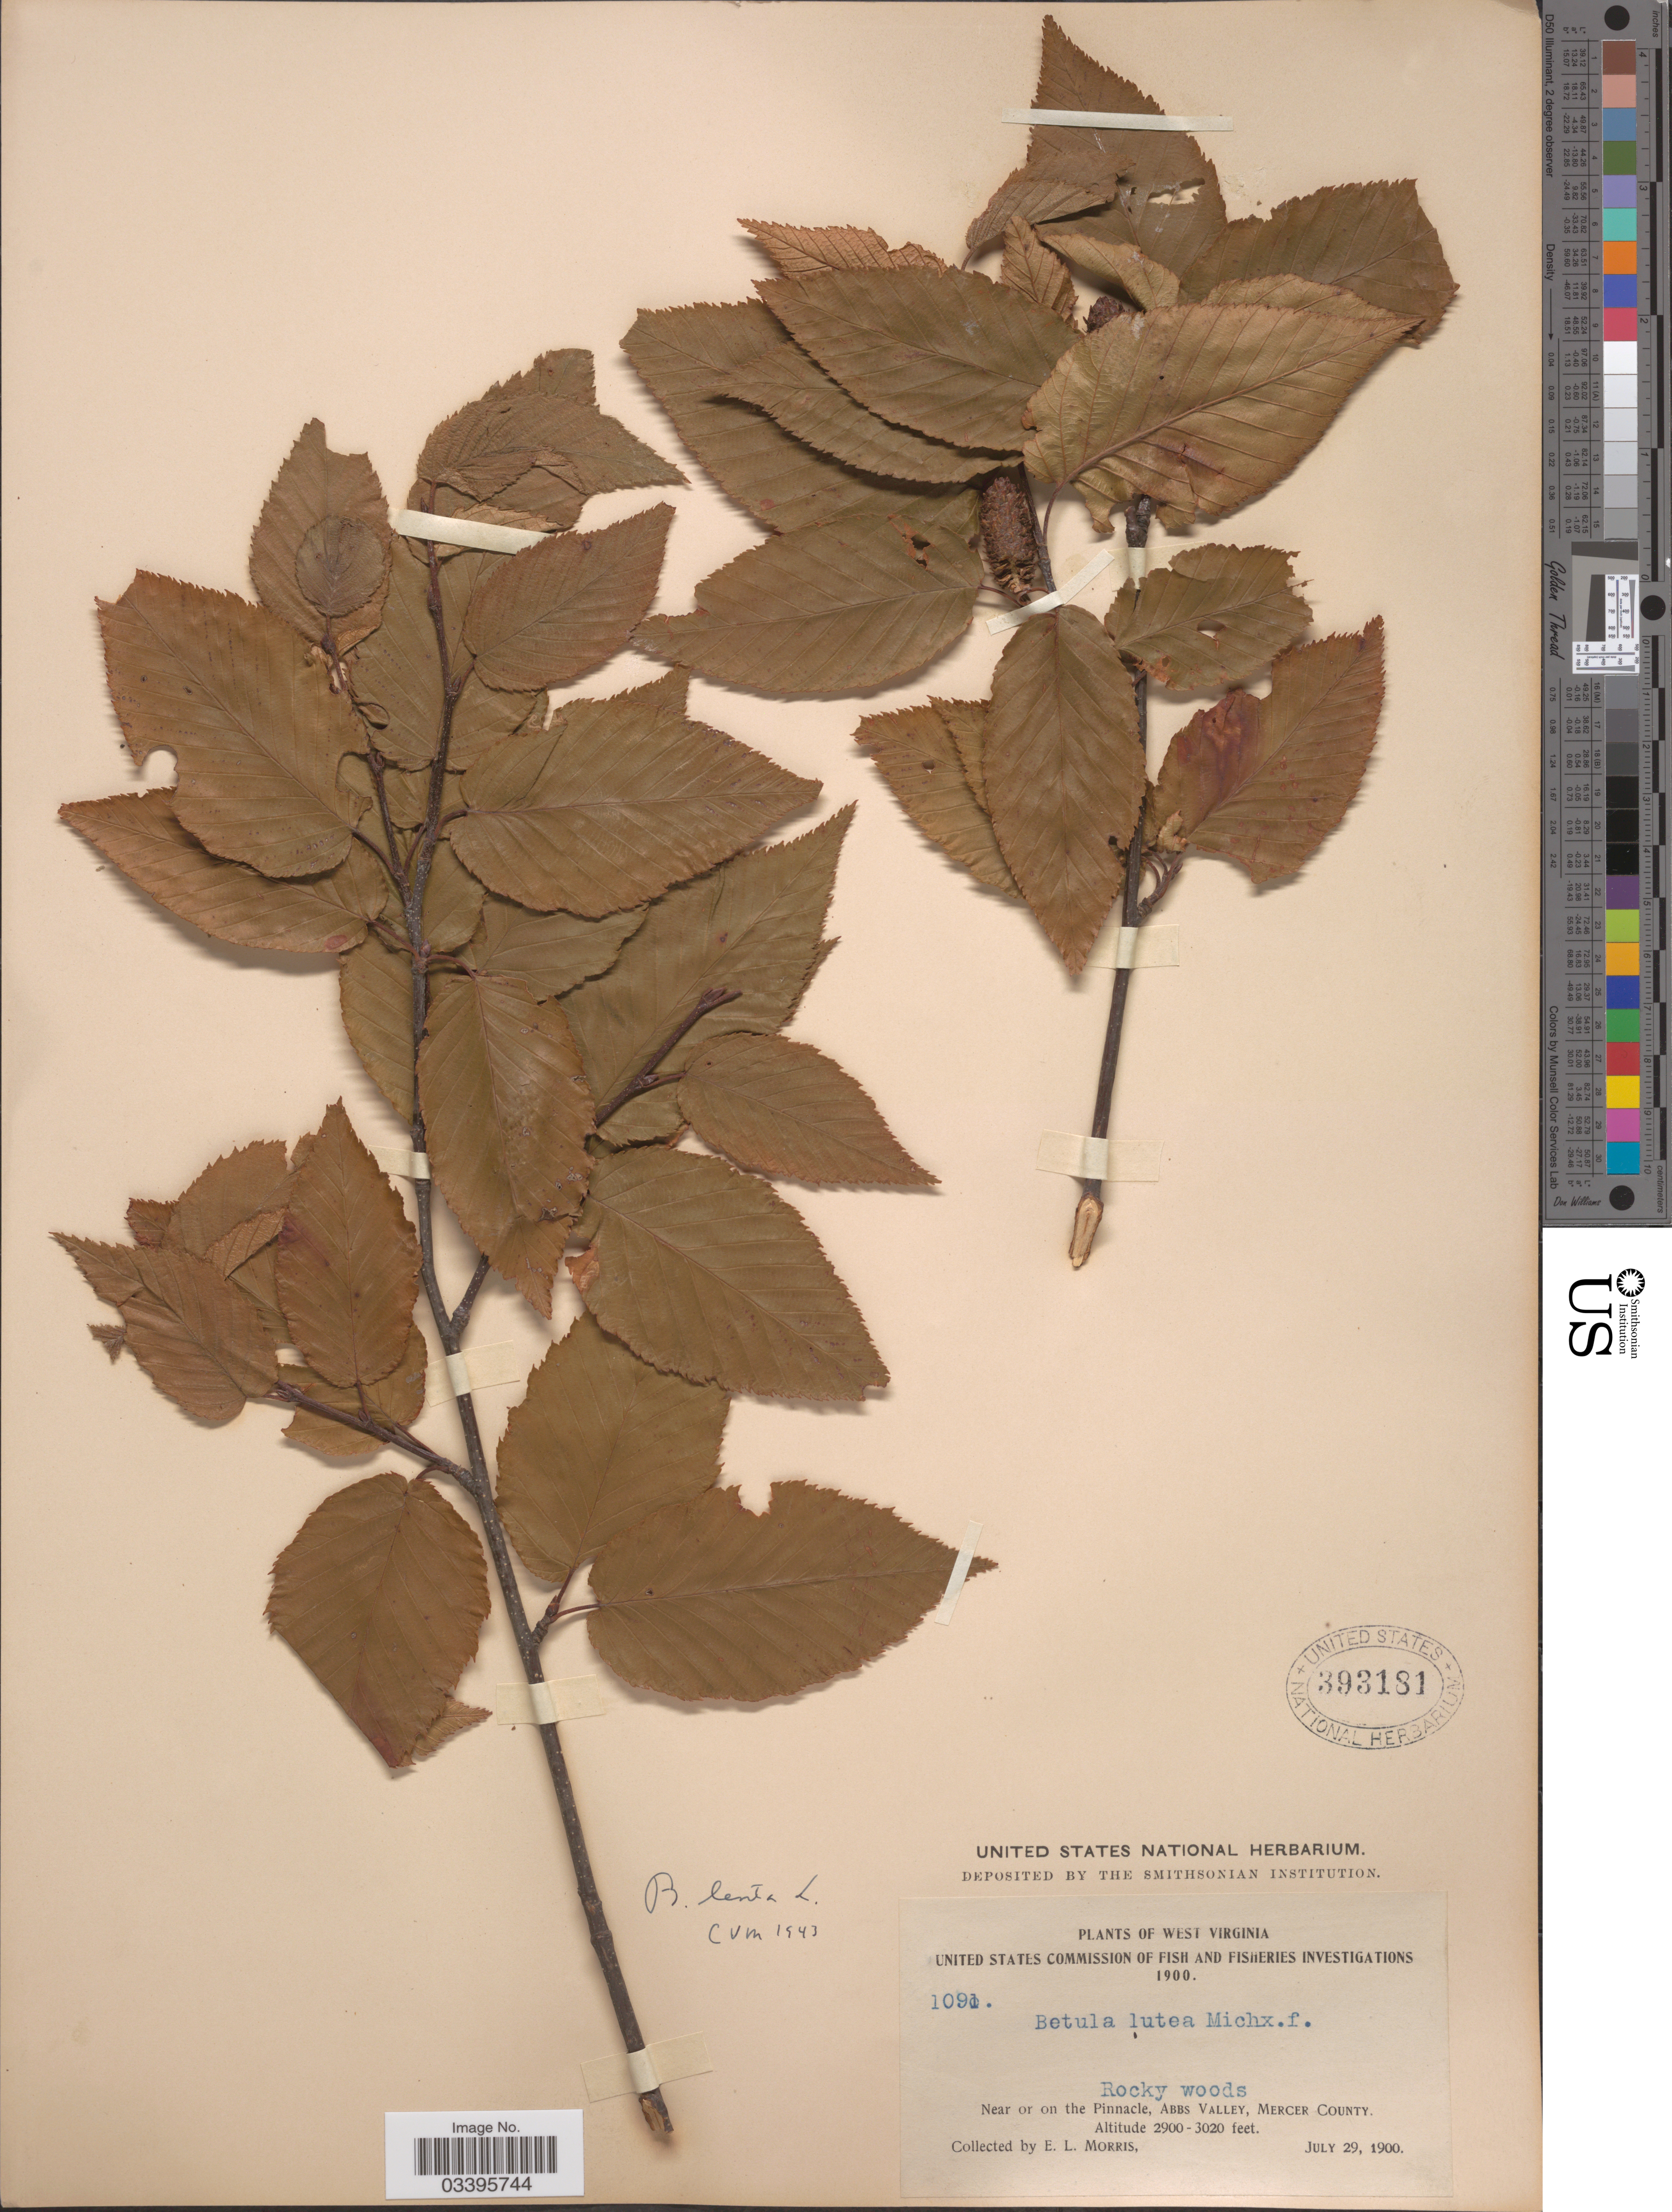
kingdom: Plantae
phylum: Tracheophyta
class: Magnoliopsida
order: Fagales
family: Betulaceae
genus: Betula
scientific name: Betula lenta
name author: L.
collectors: E. Morris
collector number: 1091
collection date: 1900-07-29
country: United States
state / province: West Virginia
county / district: Mercer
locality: Near or on the Pinnacle, Abbs Valley, Mercer County.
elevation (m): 884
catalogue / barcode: US 393181